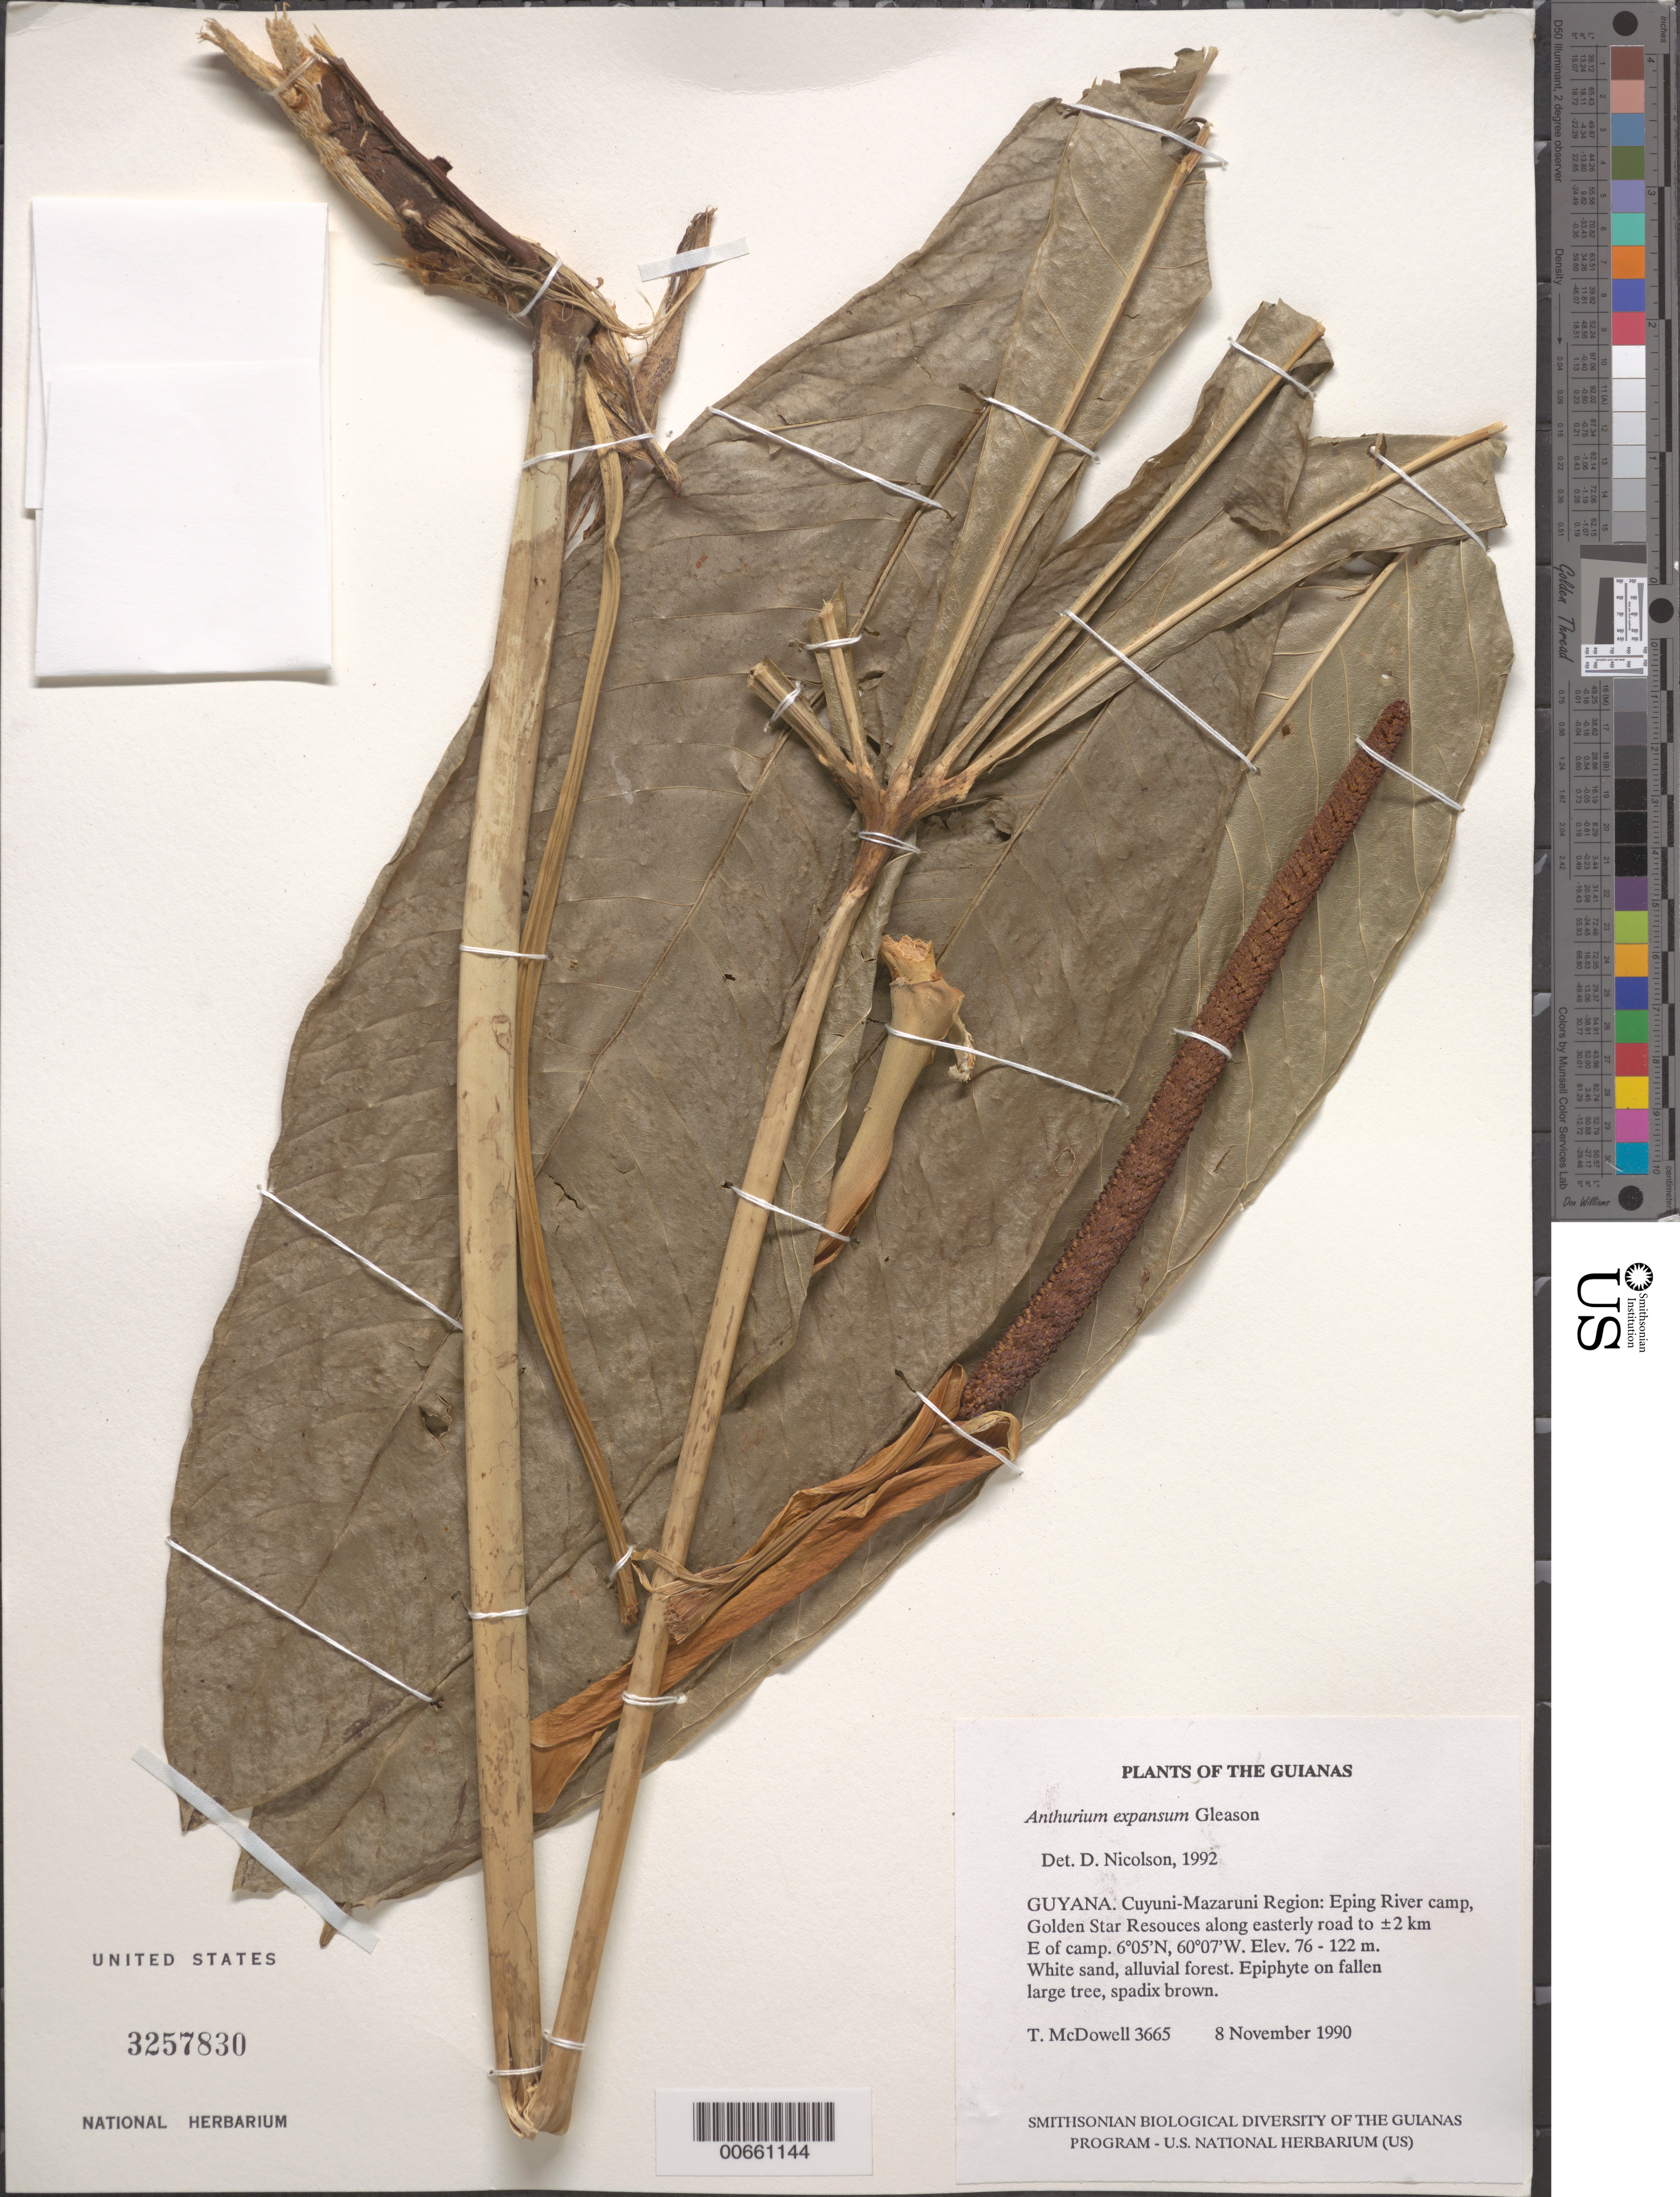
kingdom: Plantae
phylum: Tracheophyta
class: Liliopsida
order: Alismatales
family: Araceae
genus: Anthurium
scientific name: Anthurium expansum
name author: Gleason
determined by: Nicolson, Dan H.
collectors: T. McDowell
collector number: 3665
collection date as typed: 8 November 1990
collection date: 1990-11-08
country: Guyana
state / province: Cuyuni-Mazaruni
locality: Eping River camp, Golden Star Resouces, along easterly road to ±2 km E of camp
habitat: White sand, alluvial forest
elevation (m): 76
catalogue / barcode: US 3257830